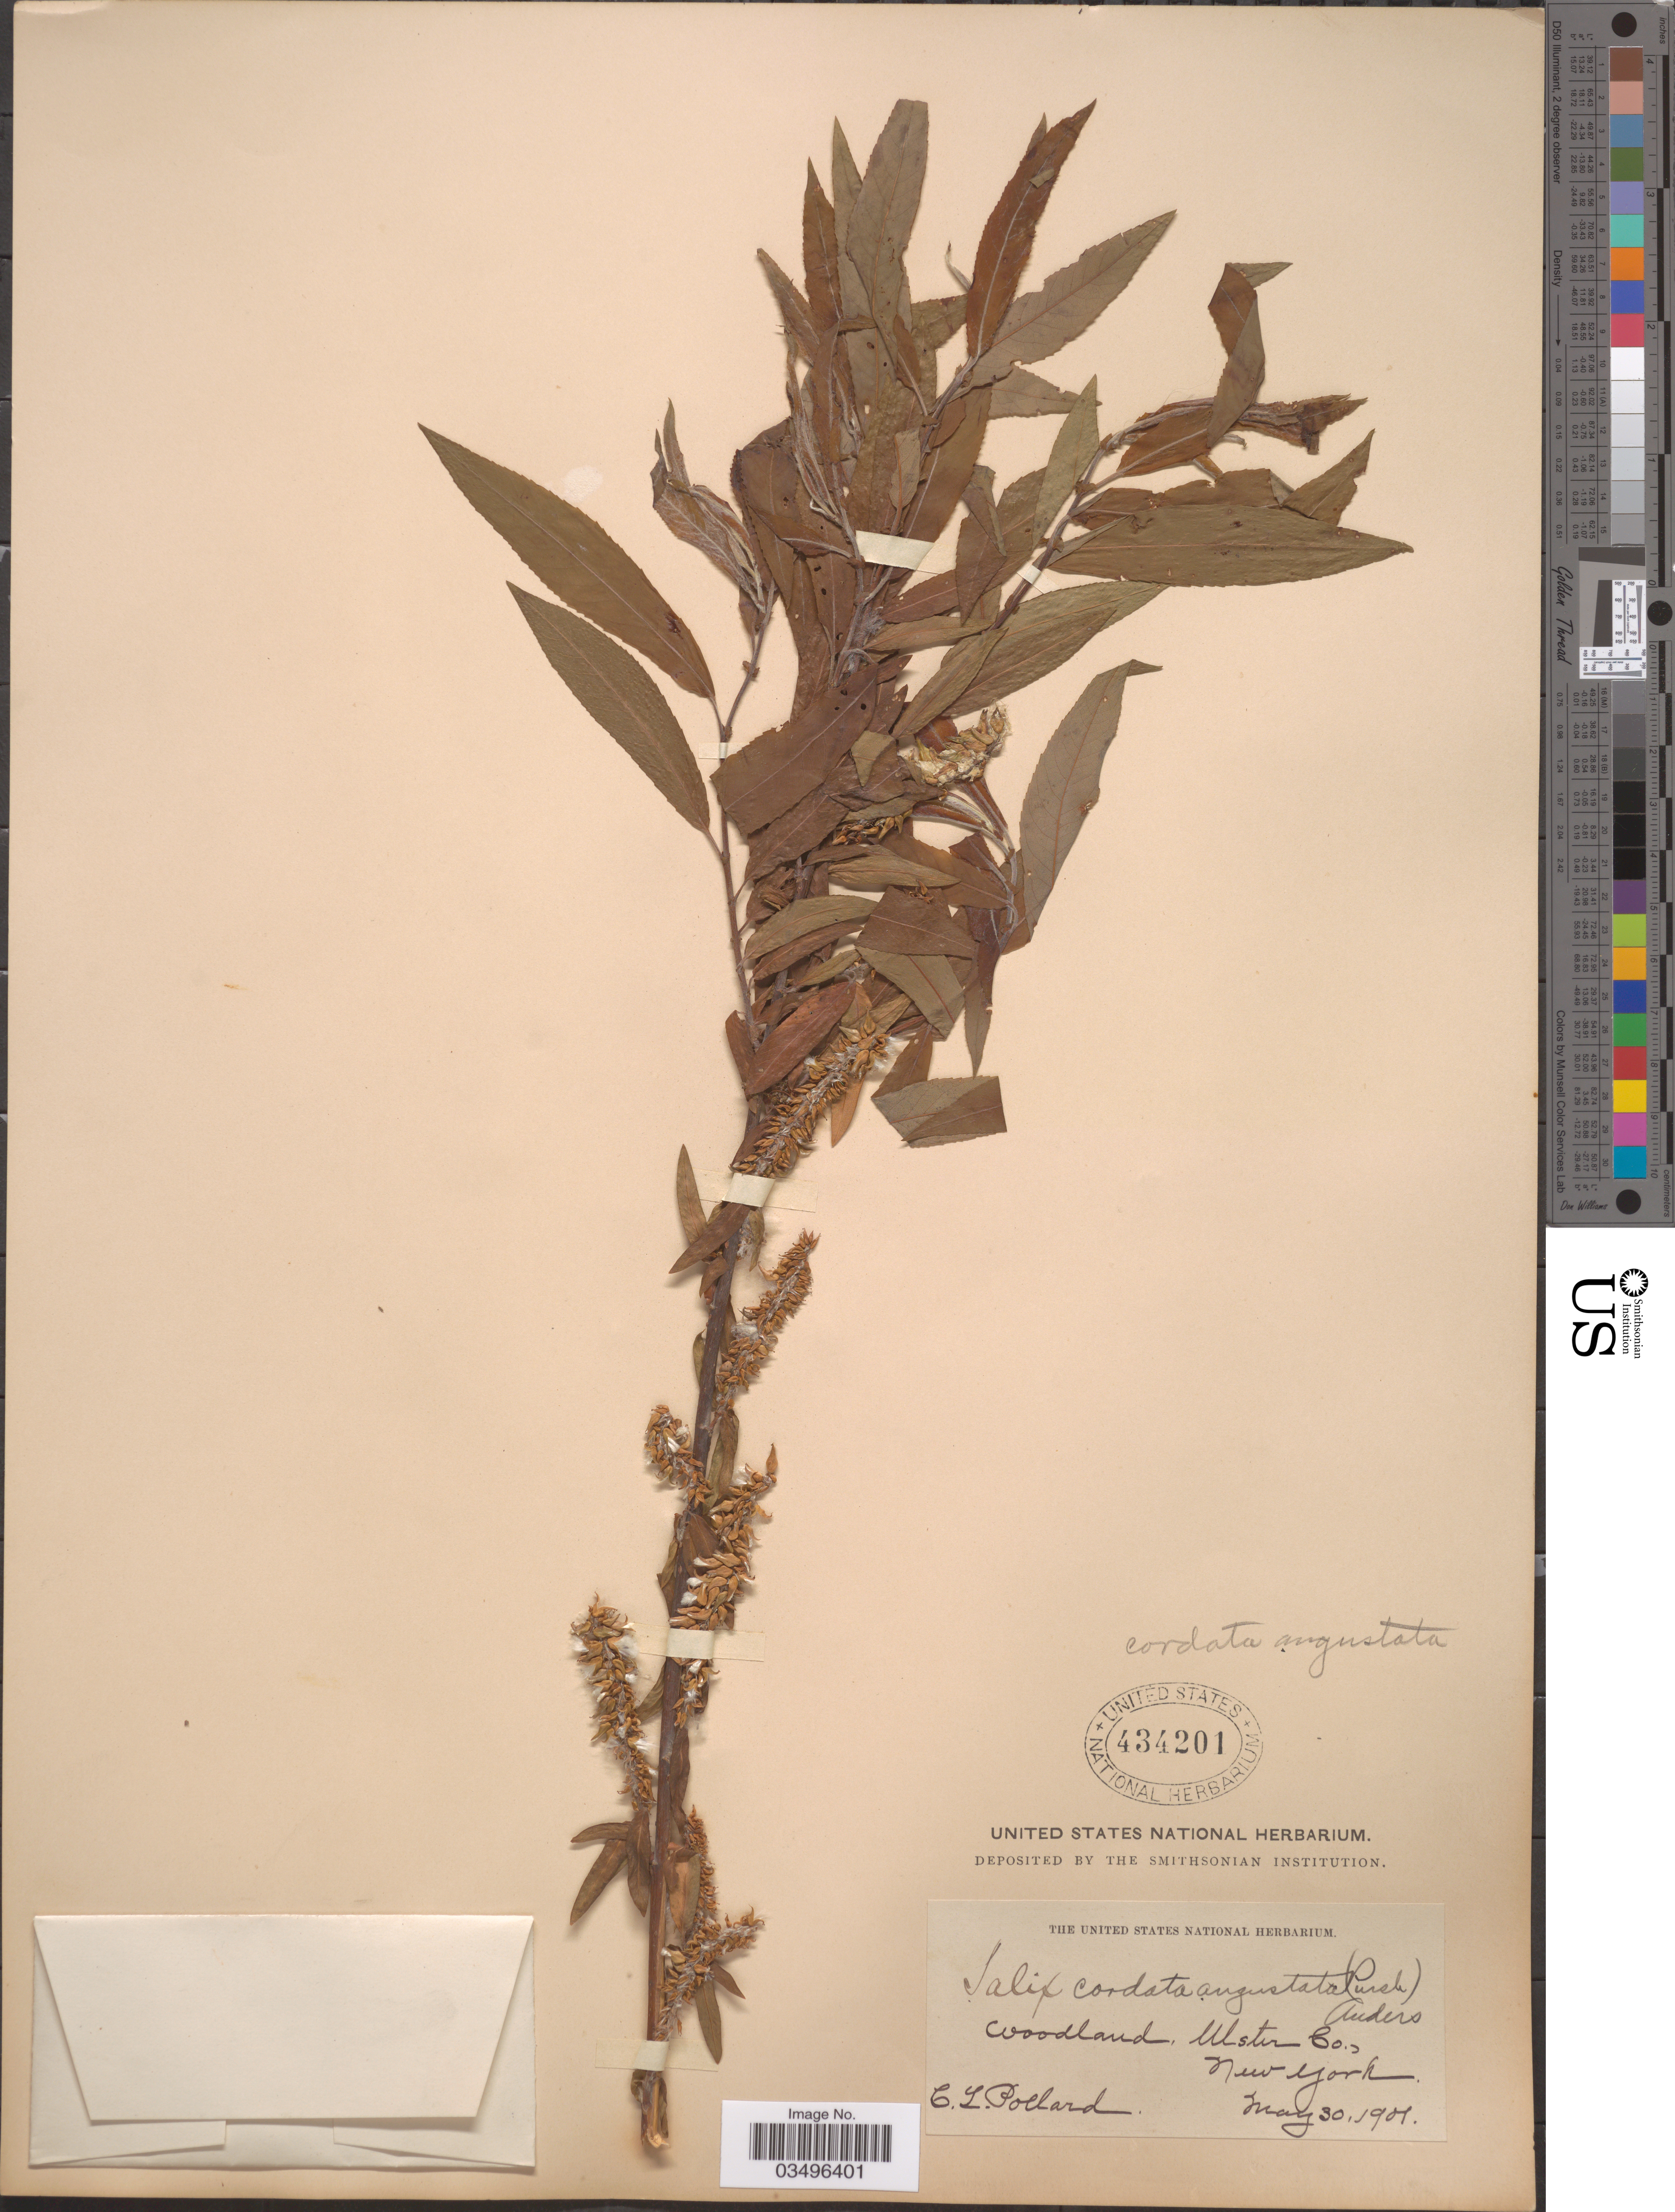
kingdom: Plantae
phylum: Tracheophyta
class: Magnoliopsida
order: Malpighiales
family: Salicaceae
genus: Salix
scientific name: Salix cordata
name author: Michx.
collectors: C. L. Pollard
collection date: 1901-05-30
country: United States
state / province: New York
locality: Woodland, Ulster Co.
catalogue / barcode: US 434201